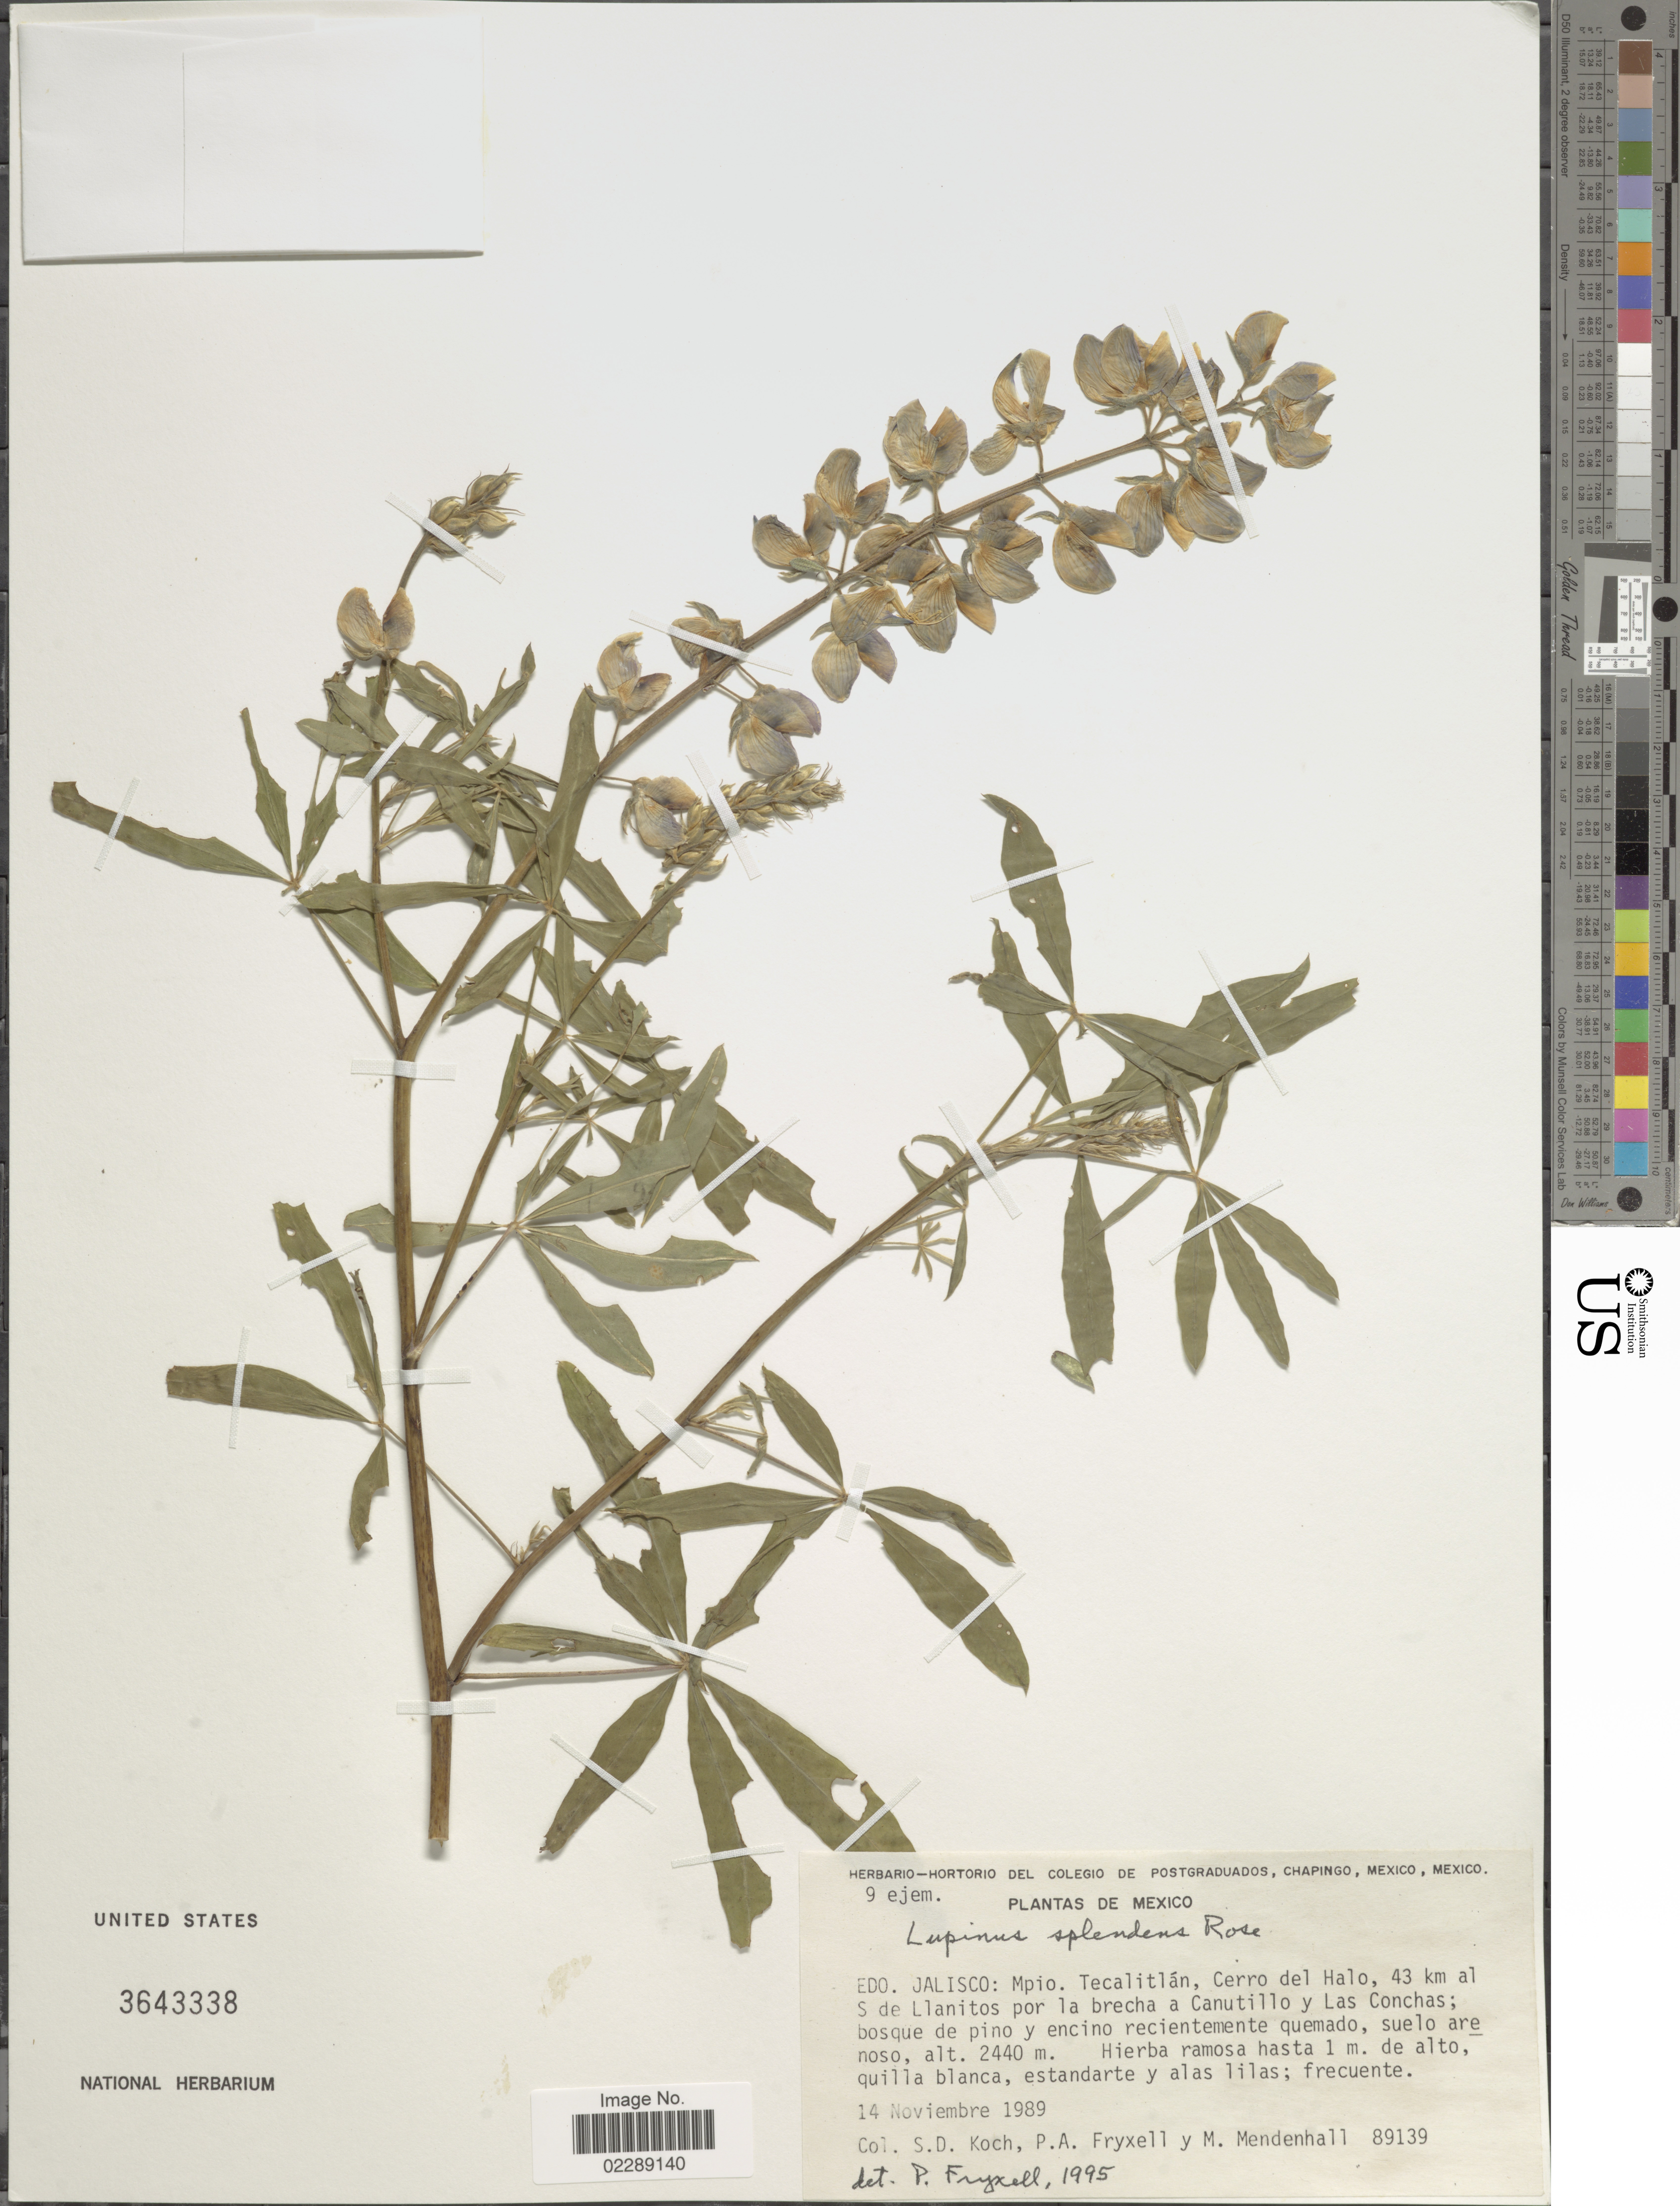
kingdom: Plantae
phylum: Tracheophyta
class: Magnoliopsida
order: Fabales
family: Fabaceae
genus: Lupinus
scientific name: Lupinus splendens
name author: Rose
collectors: S. D. Koch, P. A. Fryxell & M. Mendenhall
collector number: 89139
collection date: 1989-11-14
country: Mexico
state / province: Jalisco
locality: Edo. Jalisco: Mpio, Tecalitlan, Ceroo del Halo, 43 km al S de Llanitos por la brecha a Canutillo y Las Conchas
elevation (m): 2240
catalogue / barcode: US 3643338